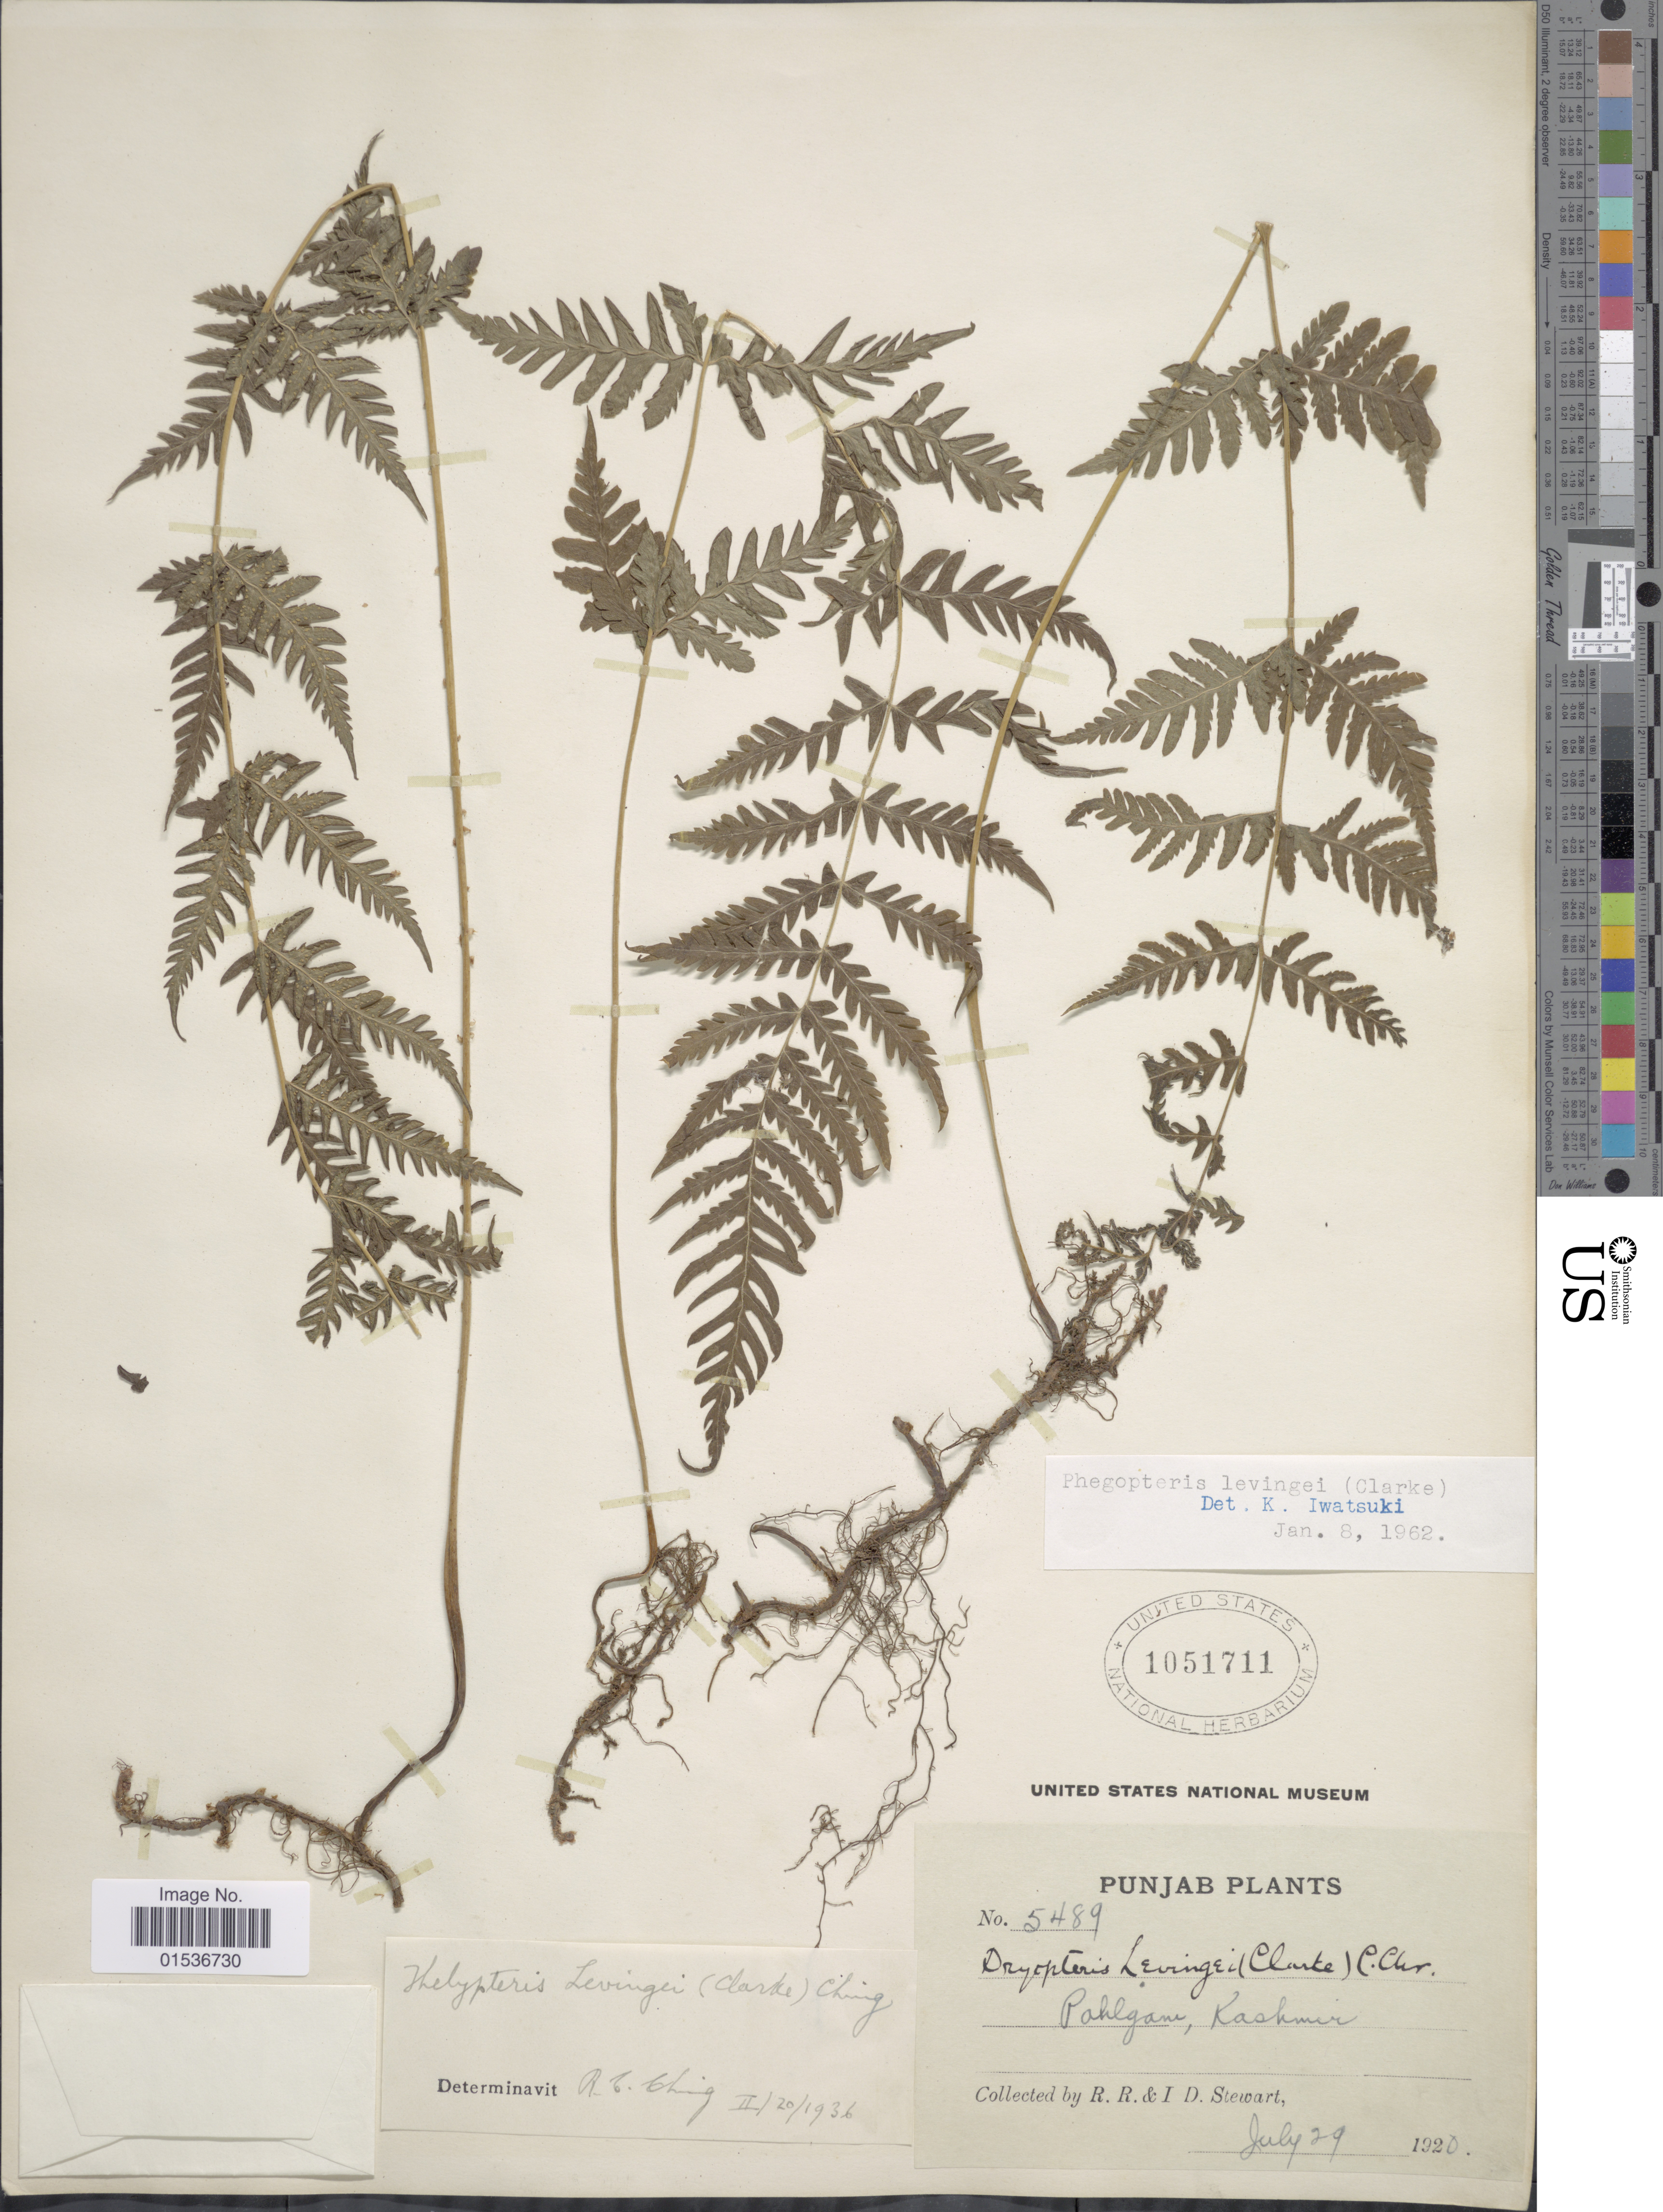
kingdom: Plantae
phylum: Tracheophyta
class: Polypodiopsida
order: Polypodiales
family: Thelypteridaceae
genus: Pseudophegopteris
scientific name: Pseudophegopteris levingei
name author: (C.B. Clarke) Ching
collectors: R. R. Stewart & I. Stewart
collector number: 5489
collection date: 1920-07-29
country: India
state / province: Punjab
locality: Punjab, Paklgaw, Kashmir.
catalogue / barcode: US 1051711